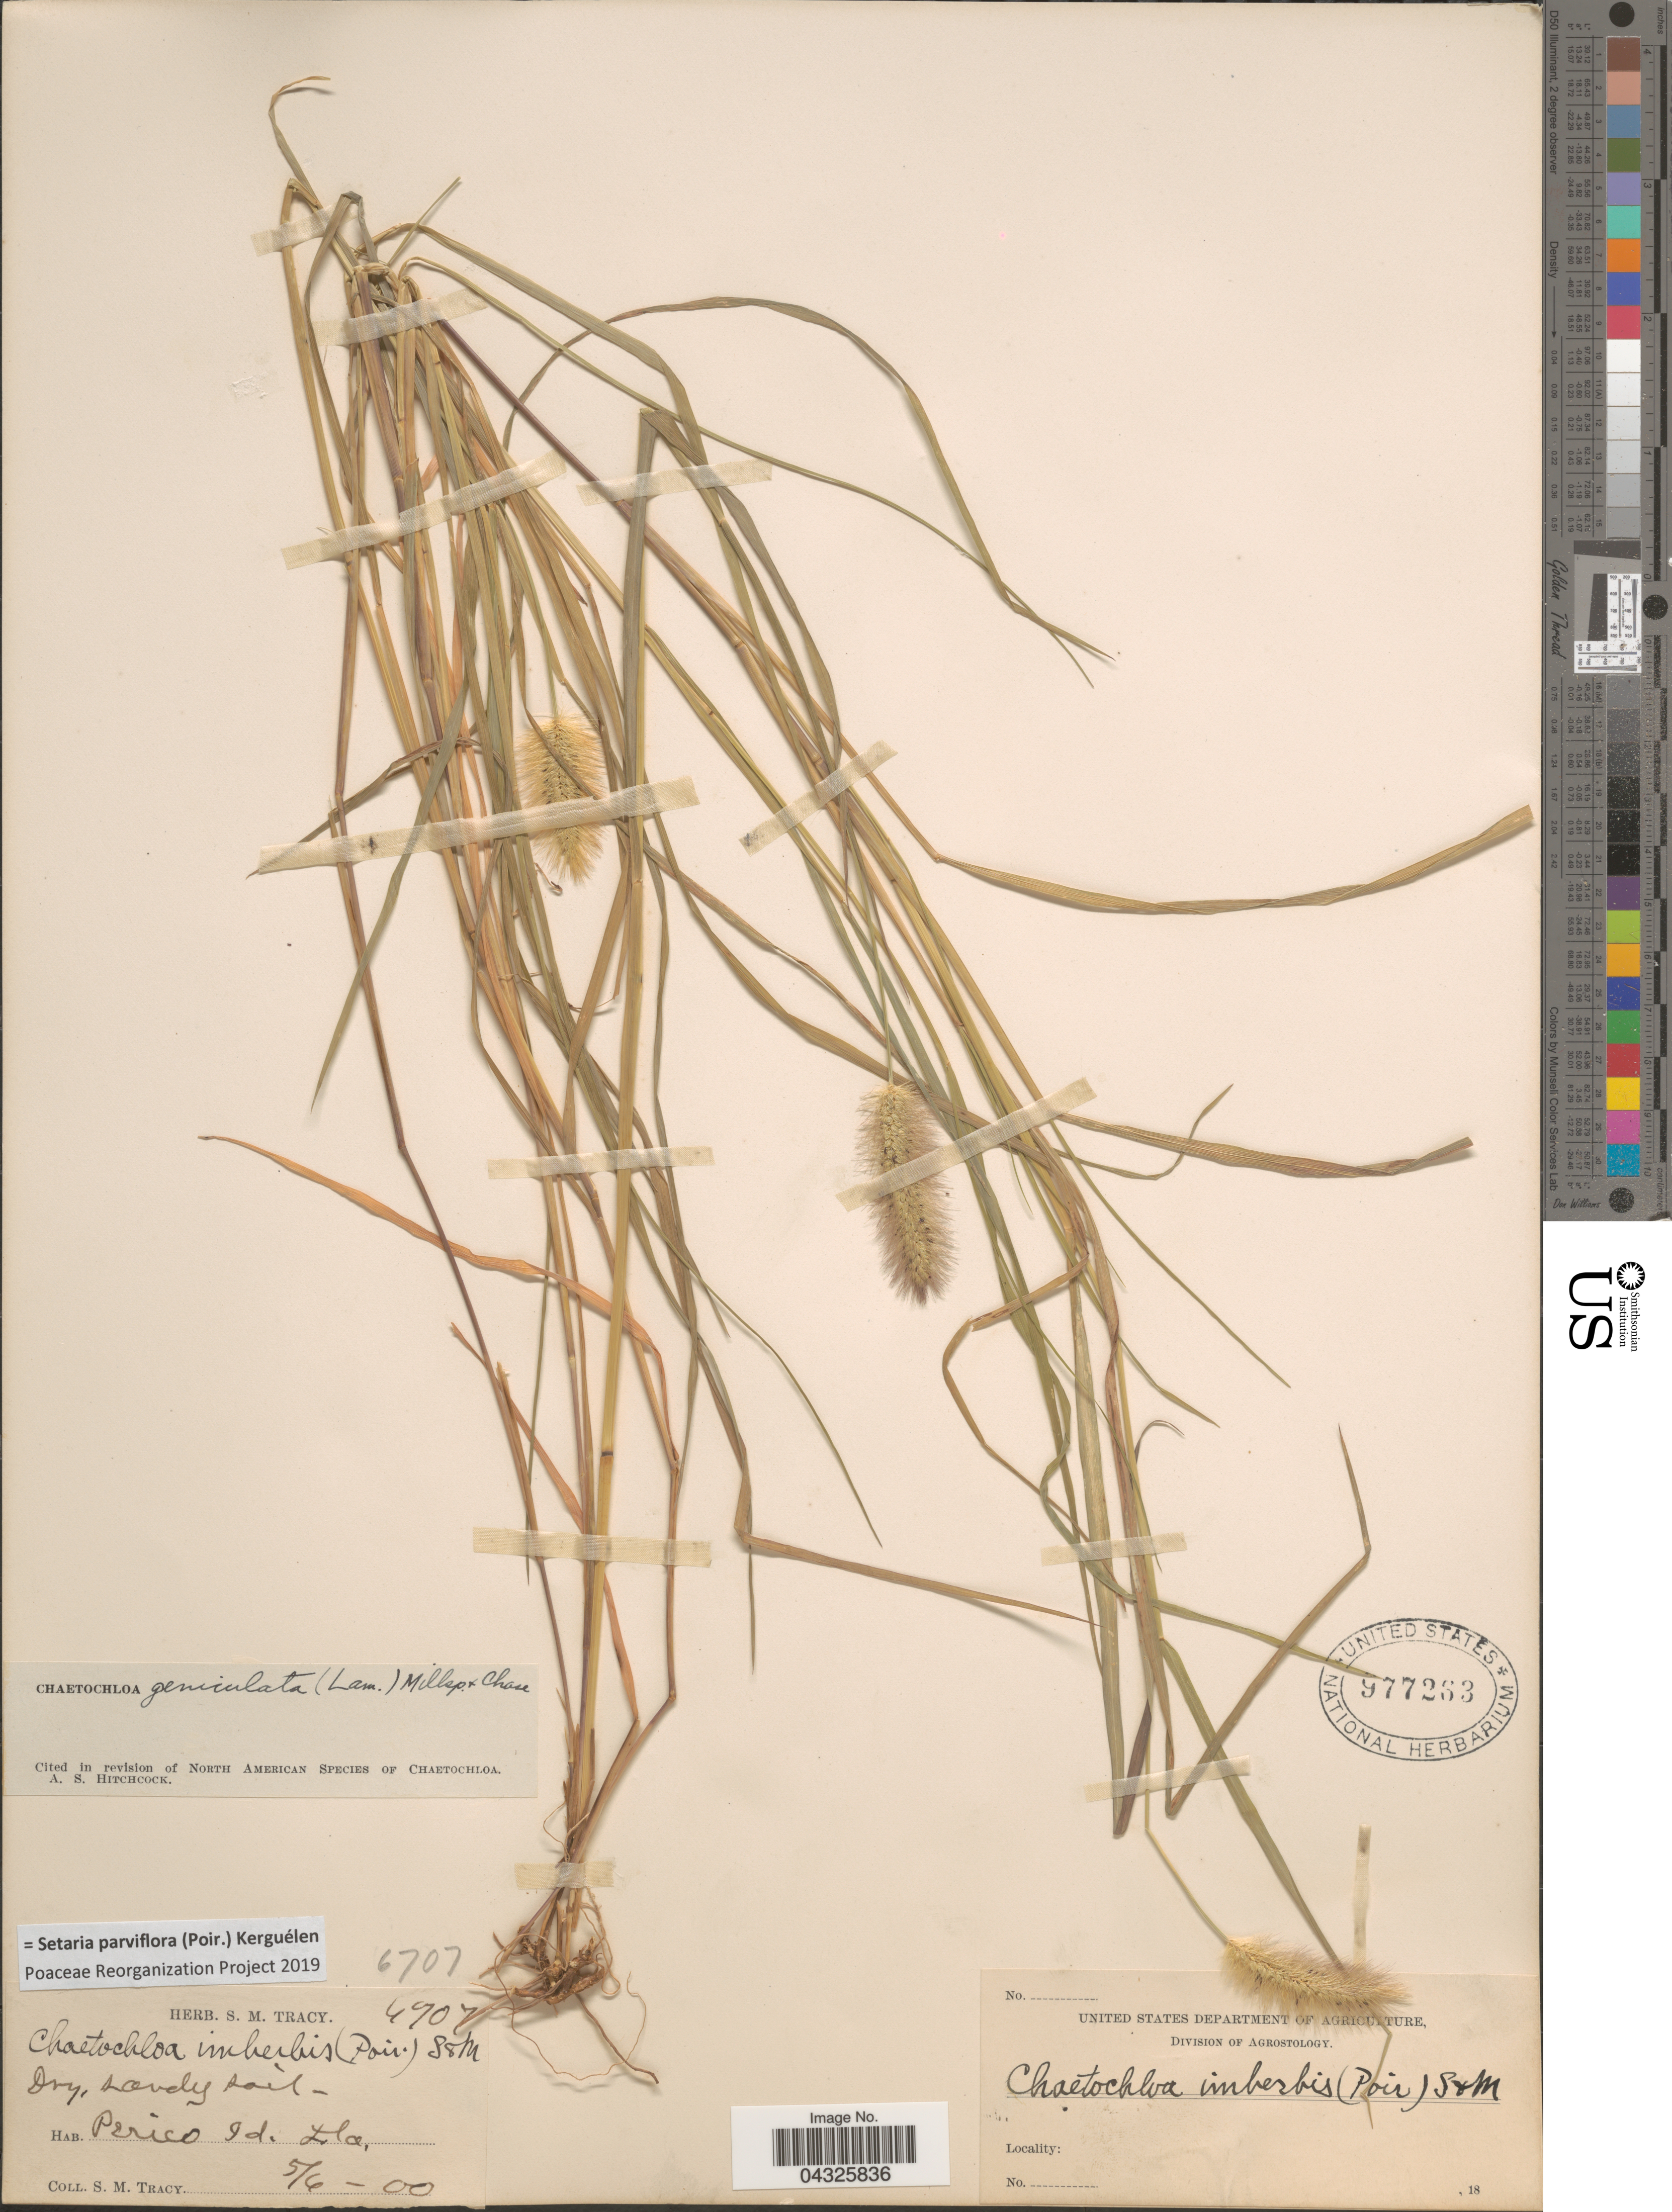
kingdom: Plantae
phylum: Tracheophyta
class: Liliopsida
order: Poales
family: Poaceae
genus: Setaria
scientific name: Setaria parviflora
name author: (Poir.) Kerguélen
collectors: S. M. Tracy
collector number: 6707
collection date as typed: Transcribed d/m/y: 6/5/0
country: United States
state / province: Florida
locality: Perico Id.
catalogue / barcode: US 977263